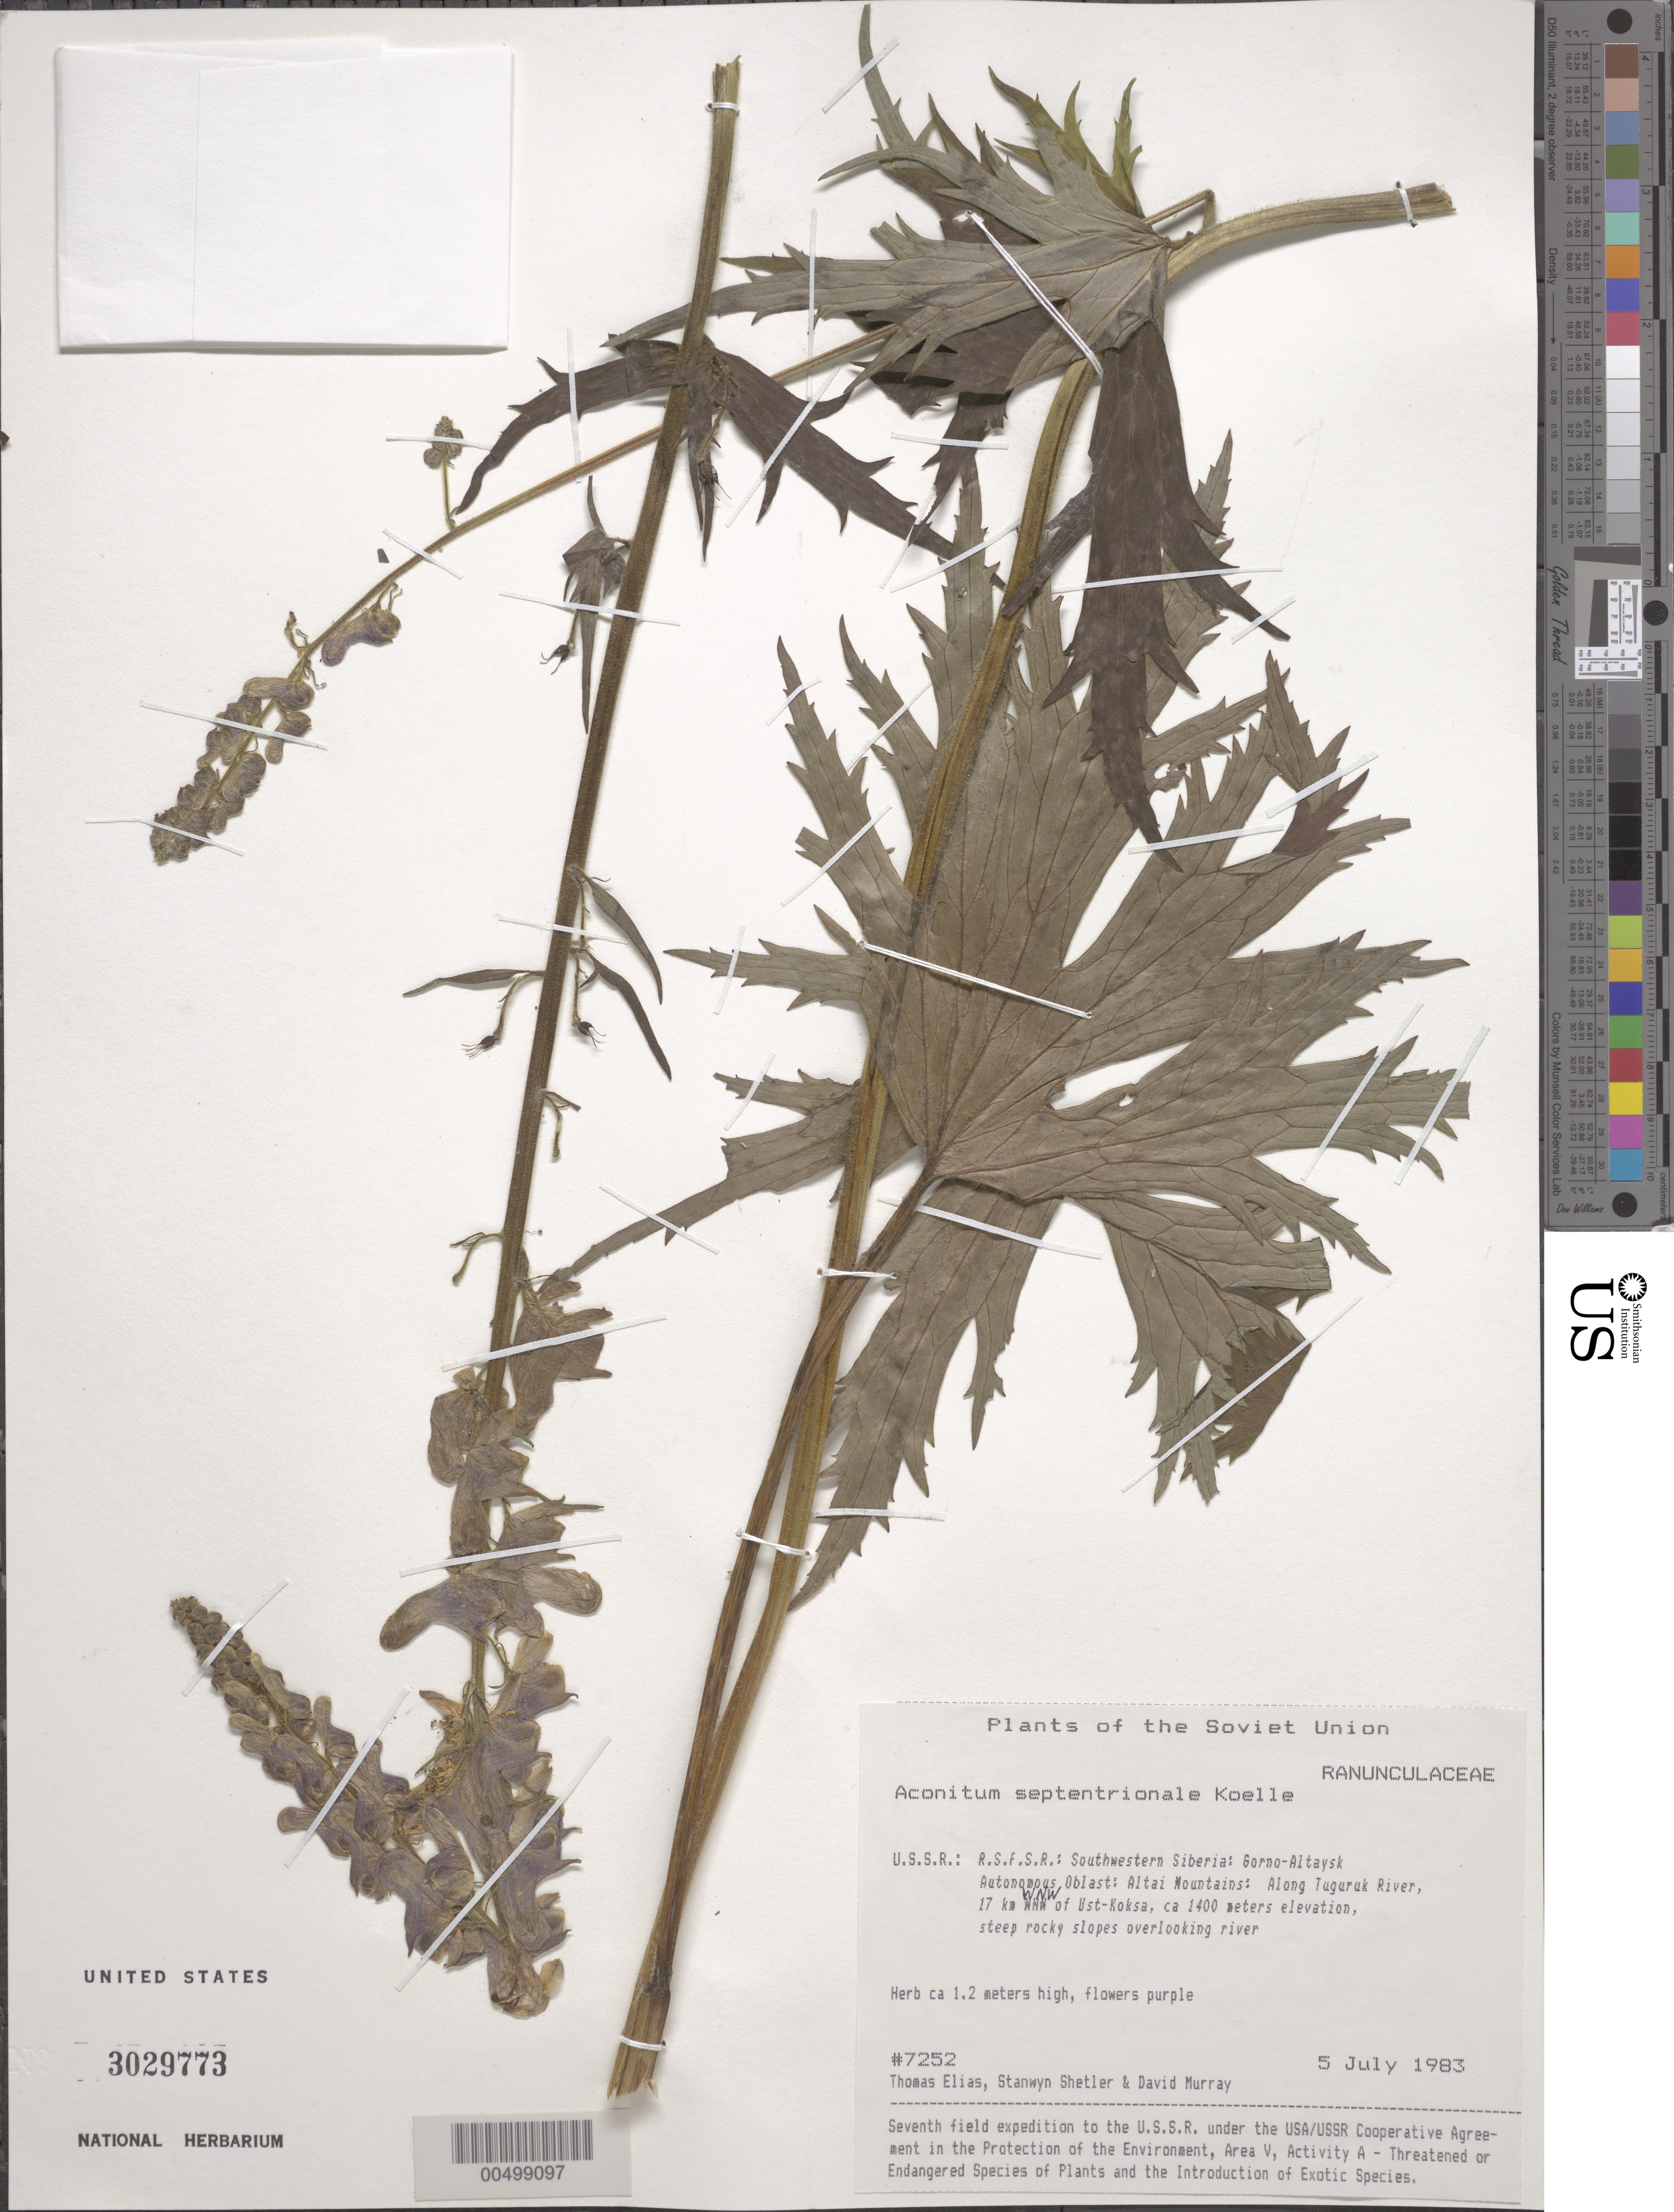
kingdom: Plantae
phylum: Tracheophyta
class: Magnoliopsida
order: Ranunculales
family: Ranunculaceae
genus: Aconitum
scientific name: Aconitum septentrionale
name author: Koelle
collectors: T. Elias, S. Shetler & D. F. Murray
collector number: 7252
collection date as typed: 05 Jul 1983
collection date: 1983-07-05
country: Russian Federation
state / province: Altai Republic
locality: Altai Mountains, along Tuguruk River, 17 km WNW of Ust-Koksa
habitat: steep rocky slopes overlooking river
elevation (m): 1400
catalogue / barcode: US 3029773